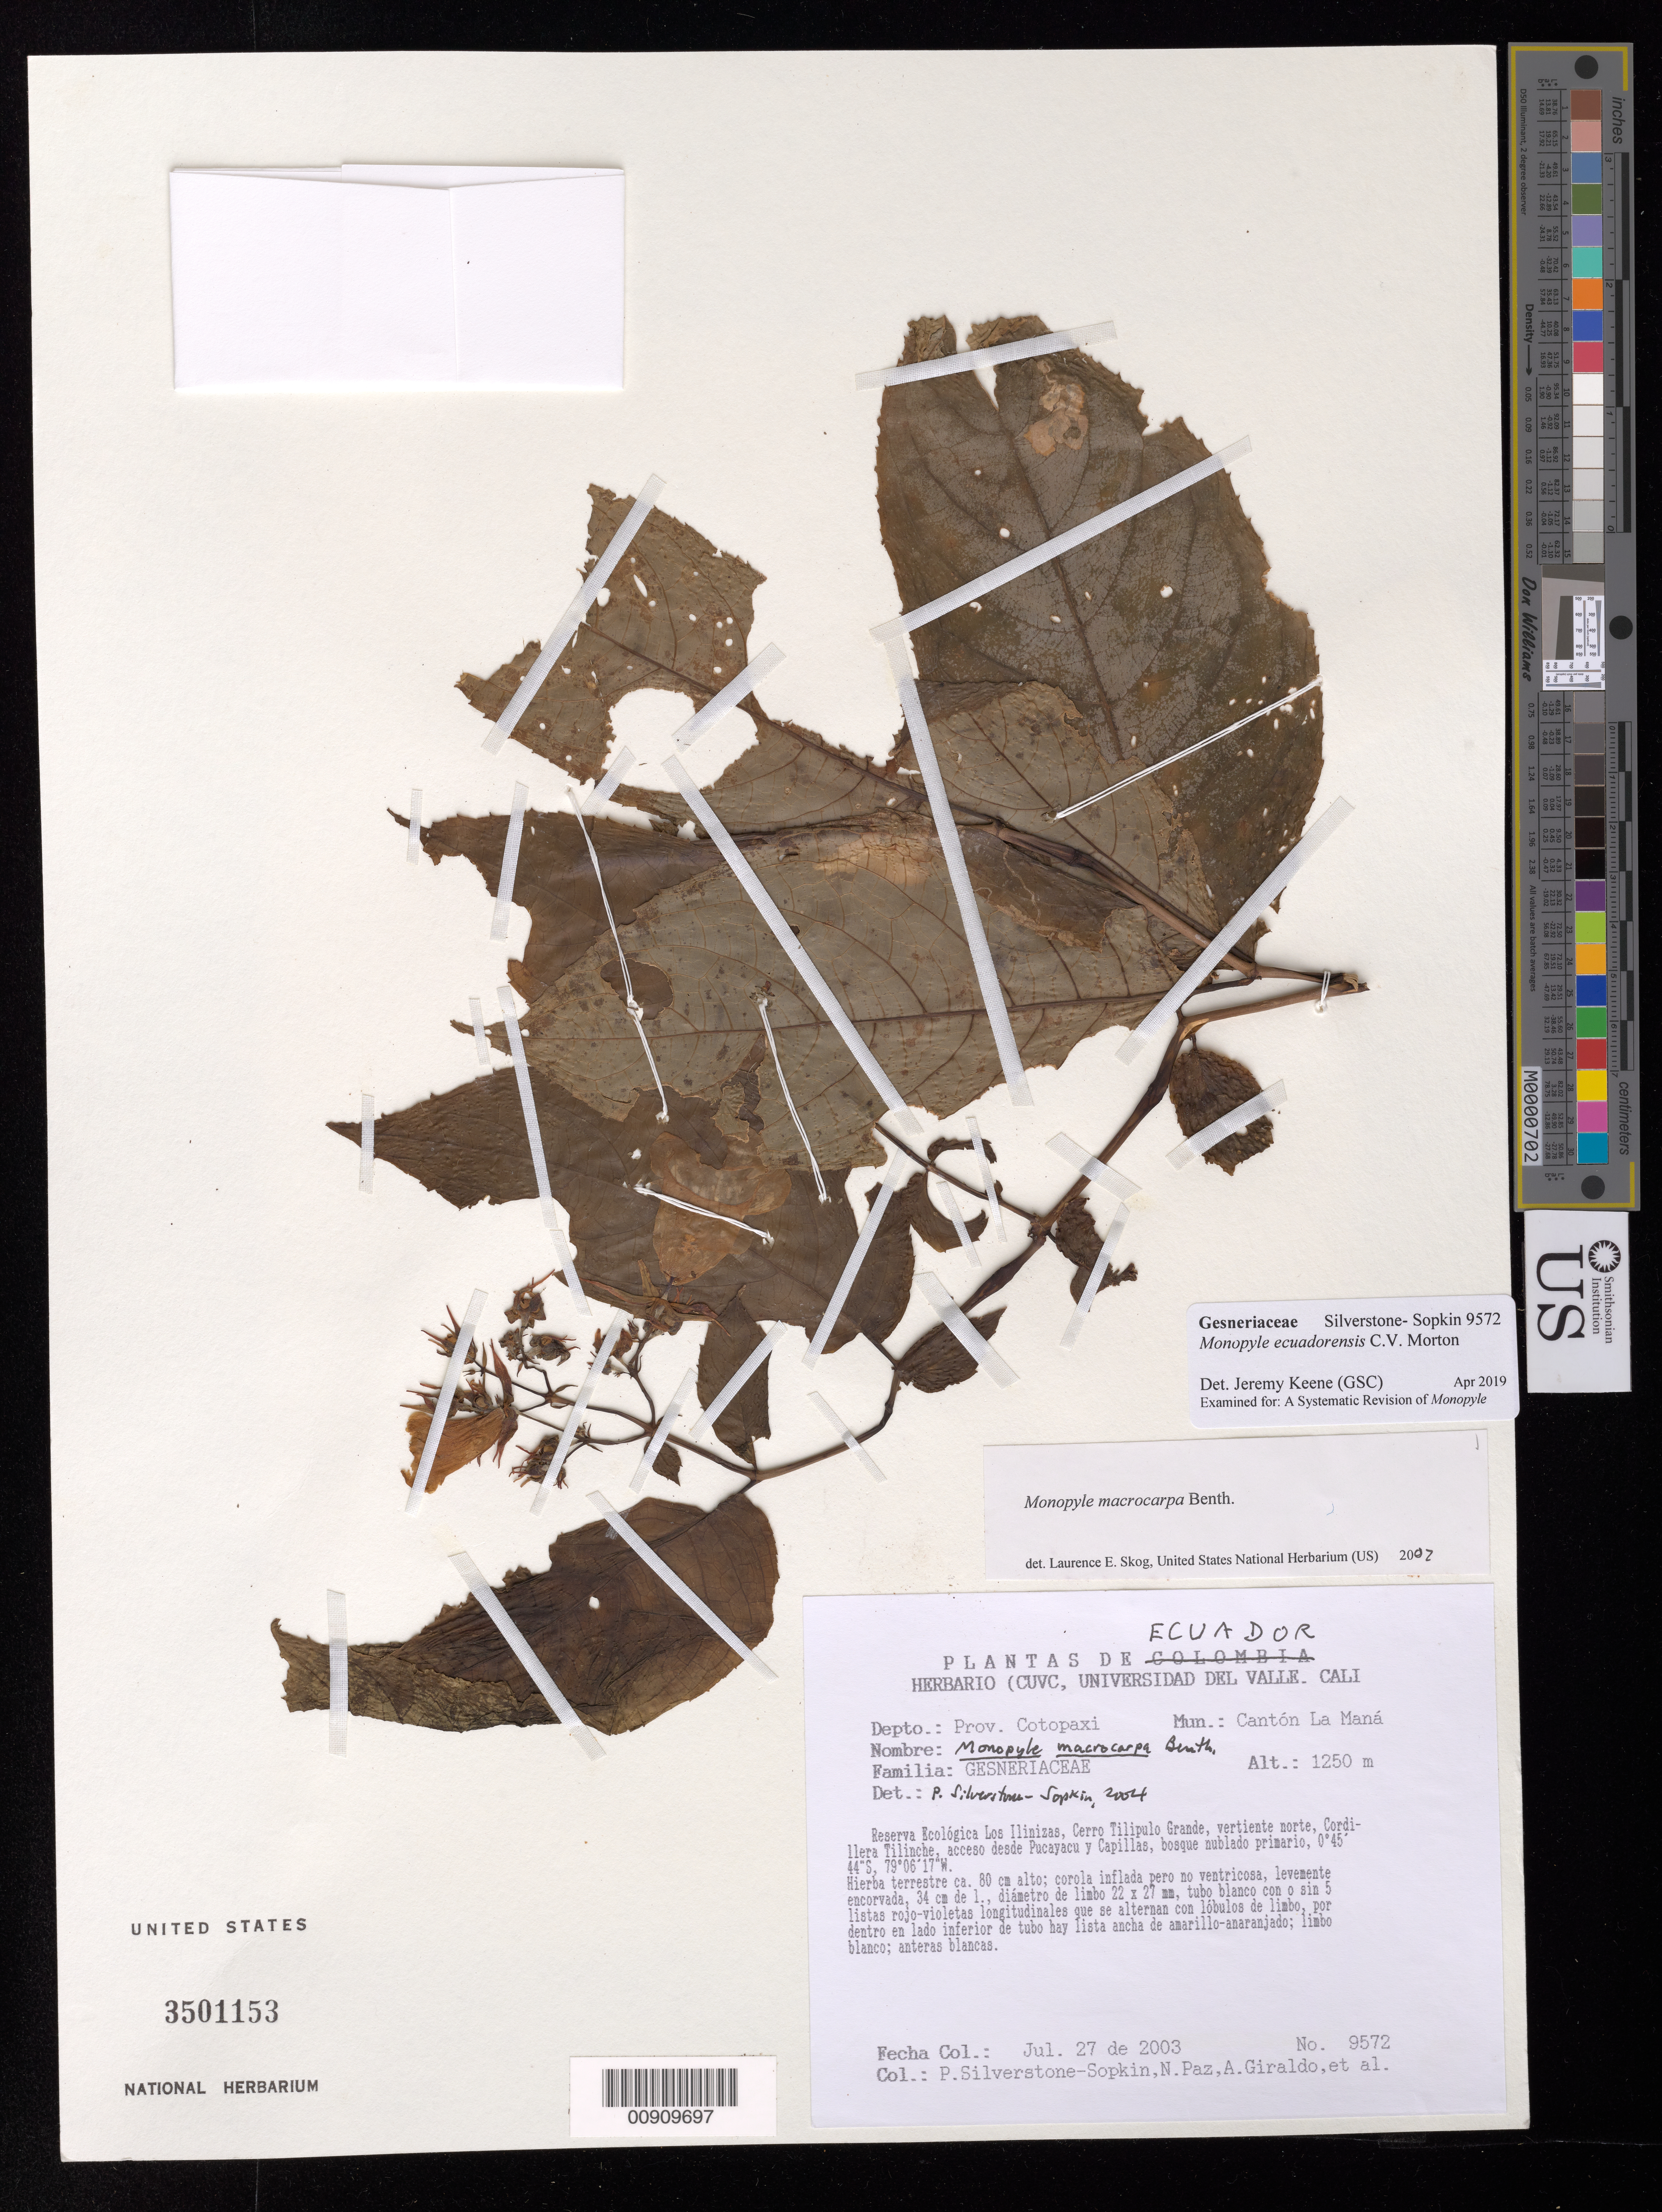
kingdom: Plantae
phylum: Tracheophyta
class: Magnoliopsida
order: Lamiales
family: Gesneriaceae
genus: Monopyle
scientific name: Monopyle ecuadorensis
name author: C.V. Morton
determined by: Keene, J.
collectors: P. A. Silverstone-Sopkin & et al.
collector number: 9572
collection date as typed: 27 Jul 2003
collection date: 2003-07-27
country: Ecuador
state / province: Cotopaxi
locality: Cantón La Maná. Reserva Ecológica Los Ilinizas, Cerro Tilipulo Grande, vertiente norte, Cordillera Tilinche, acceso desde Pucayacu y Capillas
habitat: Bosque nublado primario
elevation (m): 1250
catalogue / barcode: US 3501153